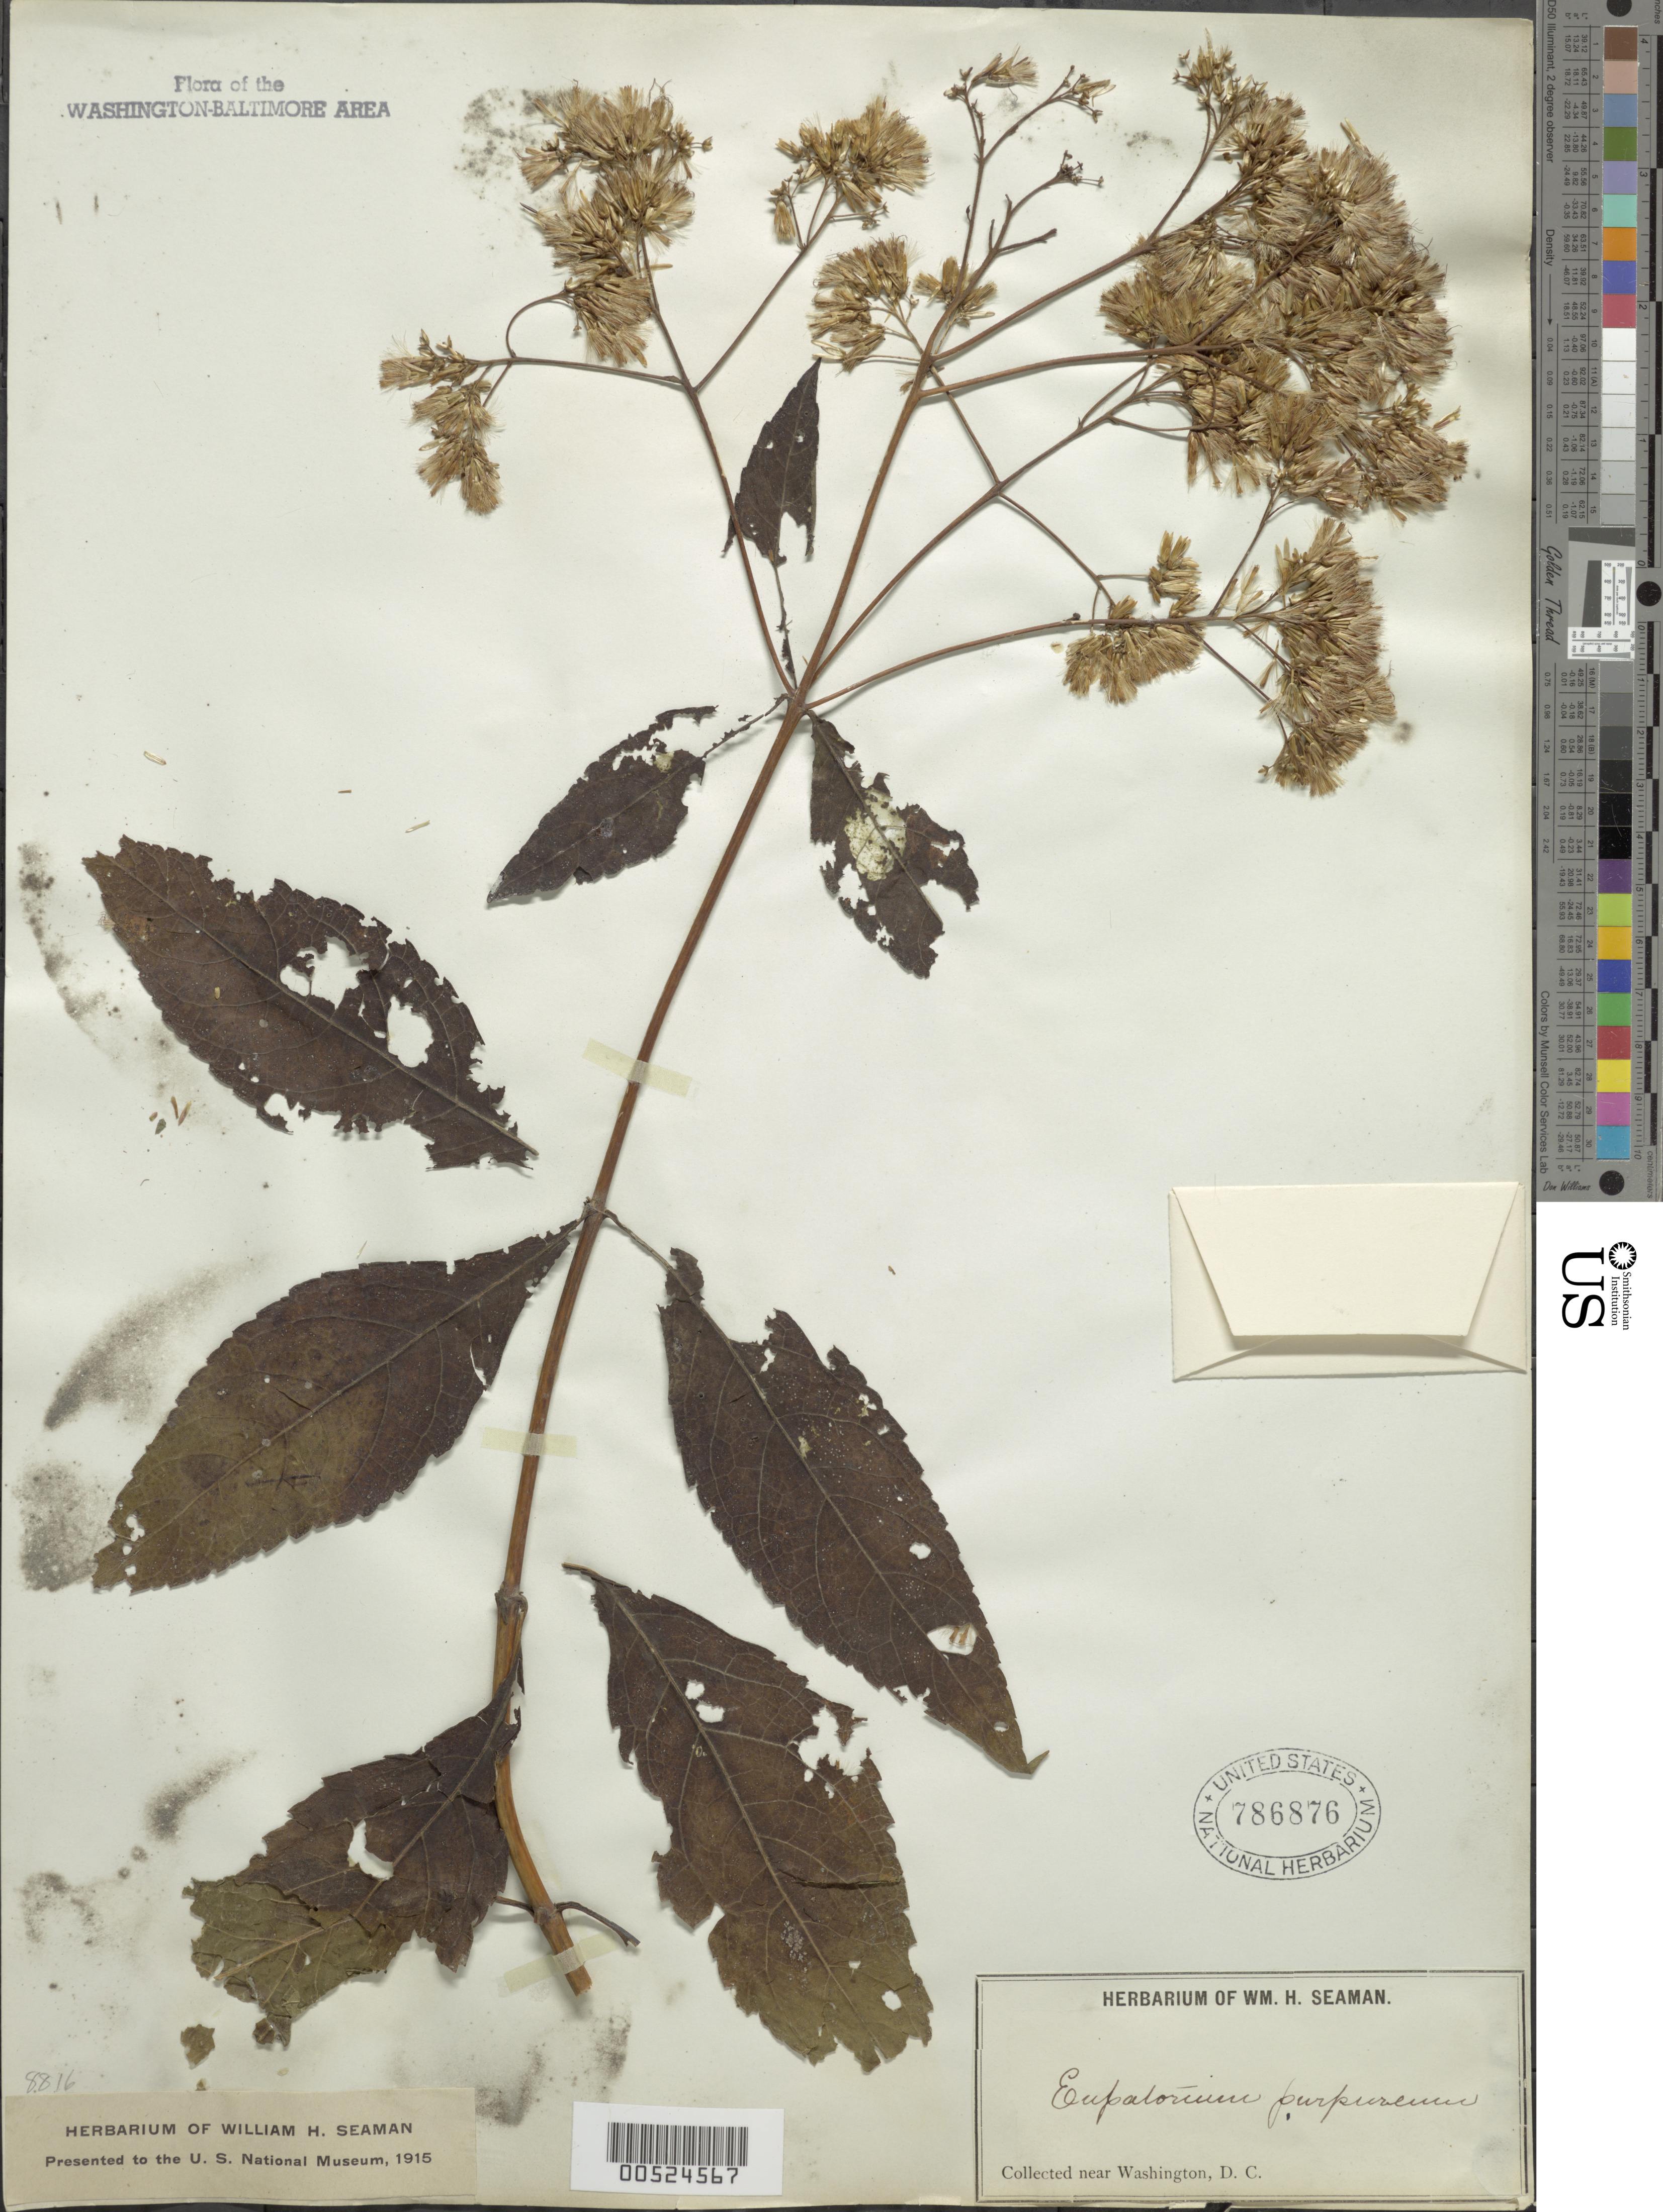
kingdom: Plantae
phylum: Tracheophyta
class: Magnoliopsida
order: Asterales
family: Asteraceae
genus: Eupatorium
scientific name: Eupatorium purpureum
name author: (L.) E.E. Lamont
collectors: W. Seaman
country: United States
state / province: District of Columbia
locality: Washington vicinity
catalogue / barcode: US 786876